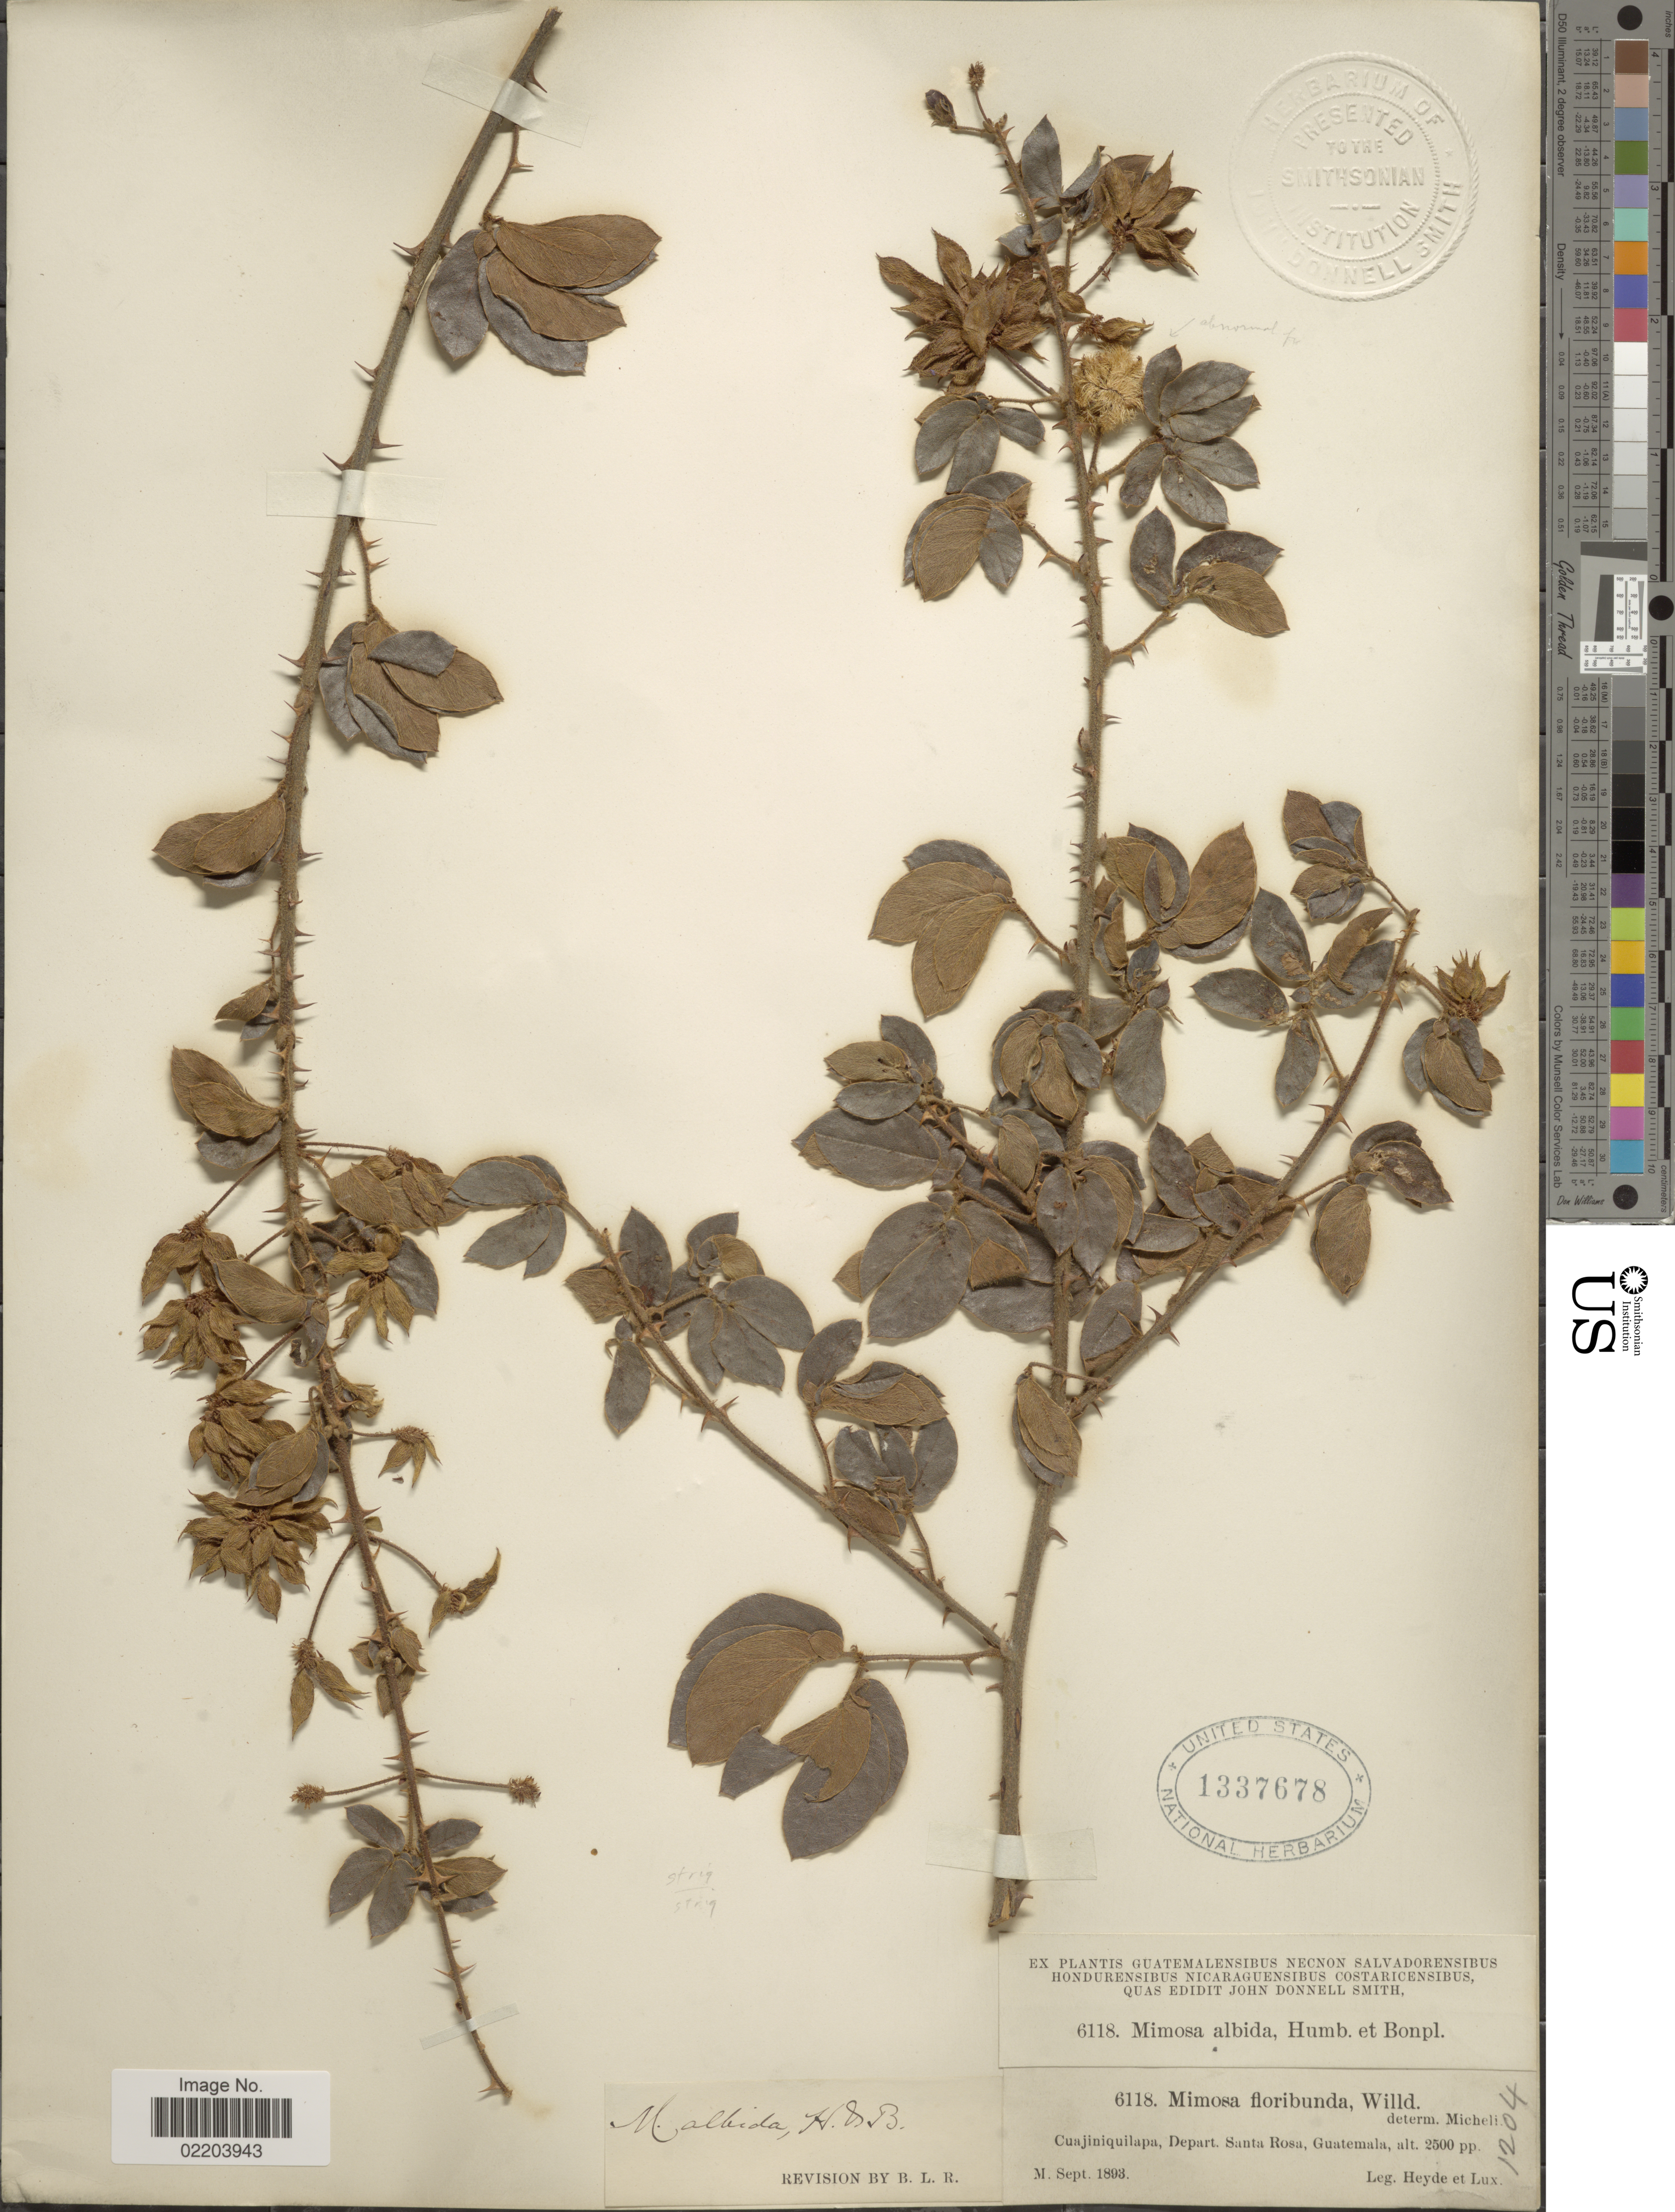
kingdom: Plantae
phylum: Tracheophyta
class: Magnoliopsida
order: Fabales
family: Fabaceae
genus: Mimosa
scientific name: Mimosa albida var. strigosa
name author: (Willd.) B.L. Rob.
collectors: Heyde & Lux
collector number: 6118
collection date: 1893-09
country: Guatemala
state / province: Santa Rosa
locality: Cuajiniquilapa, Depart. Santa Rosa, Guatemala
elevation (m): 762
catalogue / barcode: US 1337678